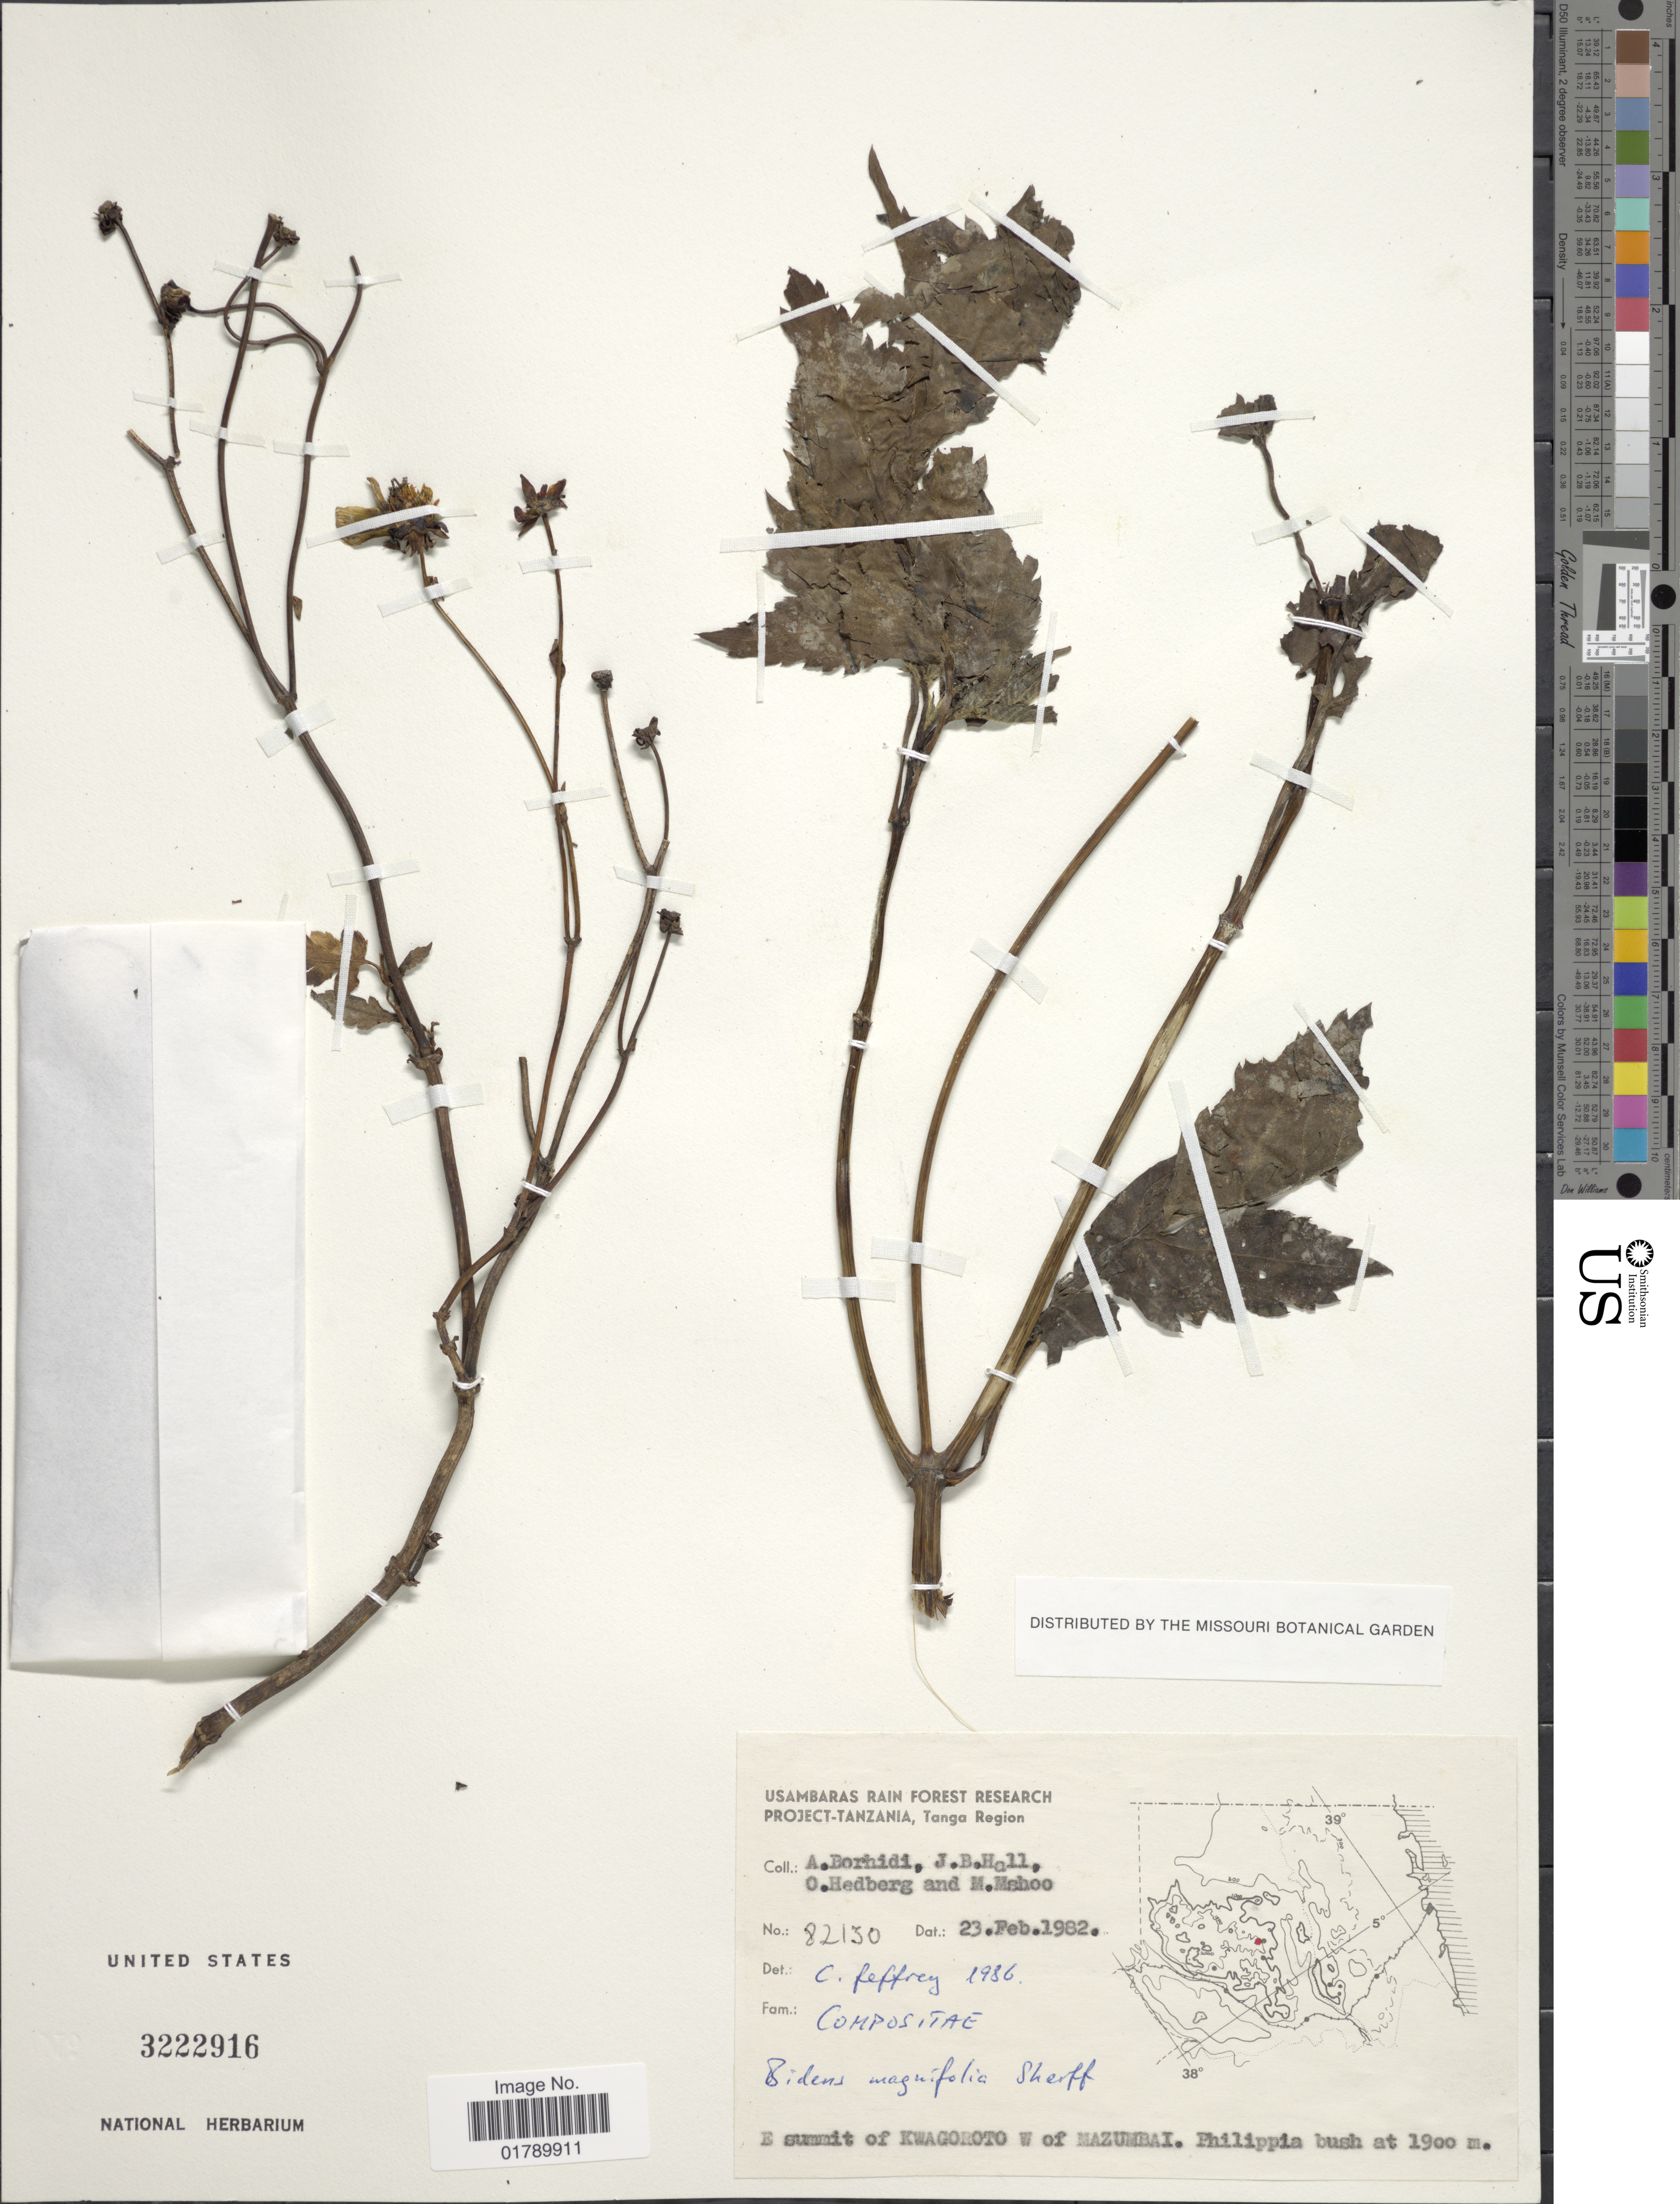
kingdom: Plantae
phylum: Tracheophyta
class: Magnoliopsida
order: Asterales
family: Asteraceae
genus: Bidens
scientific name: Bidens magnifolia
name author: Sherff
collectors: A. Borhide, J. Hall, O. Hedberg & M. Mshoo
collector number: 82130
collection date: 1982-02-23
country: Tanzania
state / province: Tanga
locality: Tanga Region. E summit of Kwagoroto W of Mazumbai. Philippia bush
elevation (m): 1900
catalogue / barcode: US 3222916